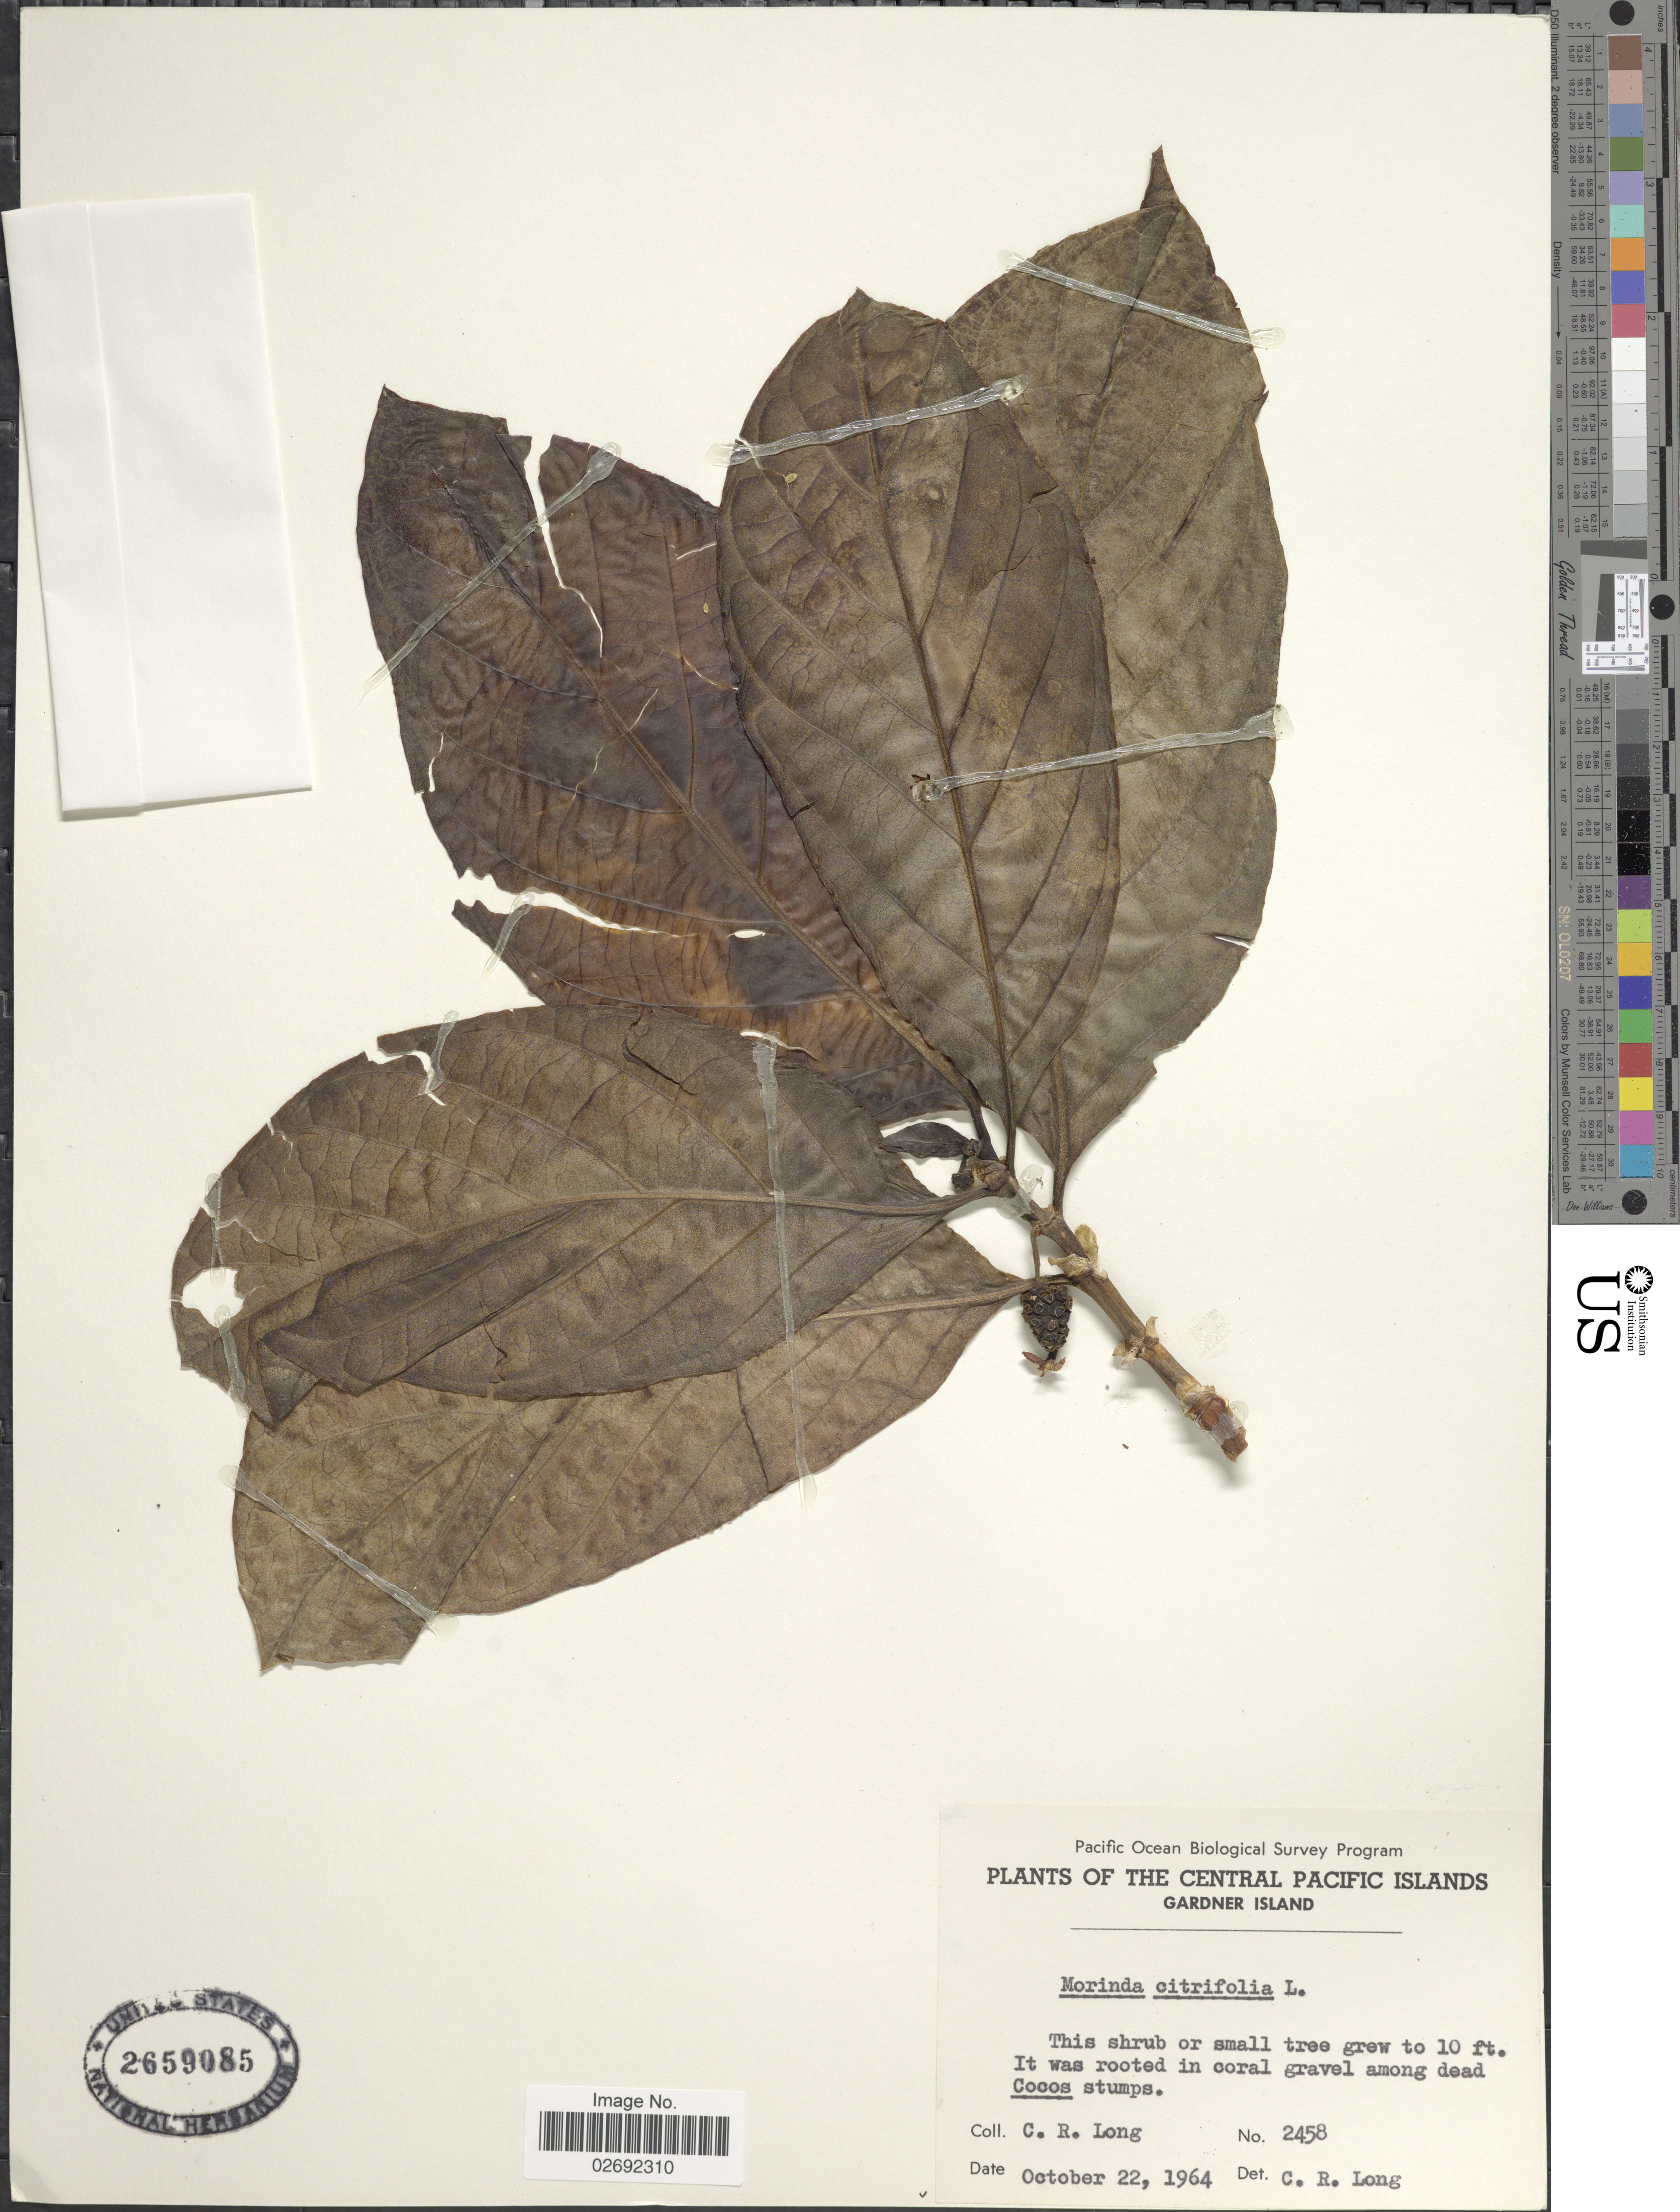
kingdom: Plantae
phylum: Tracheophyta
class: Magnoliopsida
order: Gentianales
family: Rubiaceae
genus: Morinda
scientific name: Morinda citrifolia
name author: L.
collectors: C. R. Long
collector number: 2458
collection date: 1964-10-22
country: Kiribati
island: Nikumaroro [Gardner] Atoll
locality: Central Pacific Islands. Gardner Island.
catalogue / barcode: US 2659085